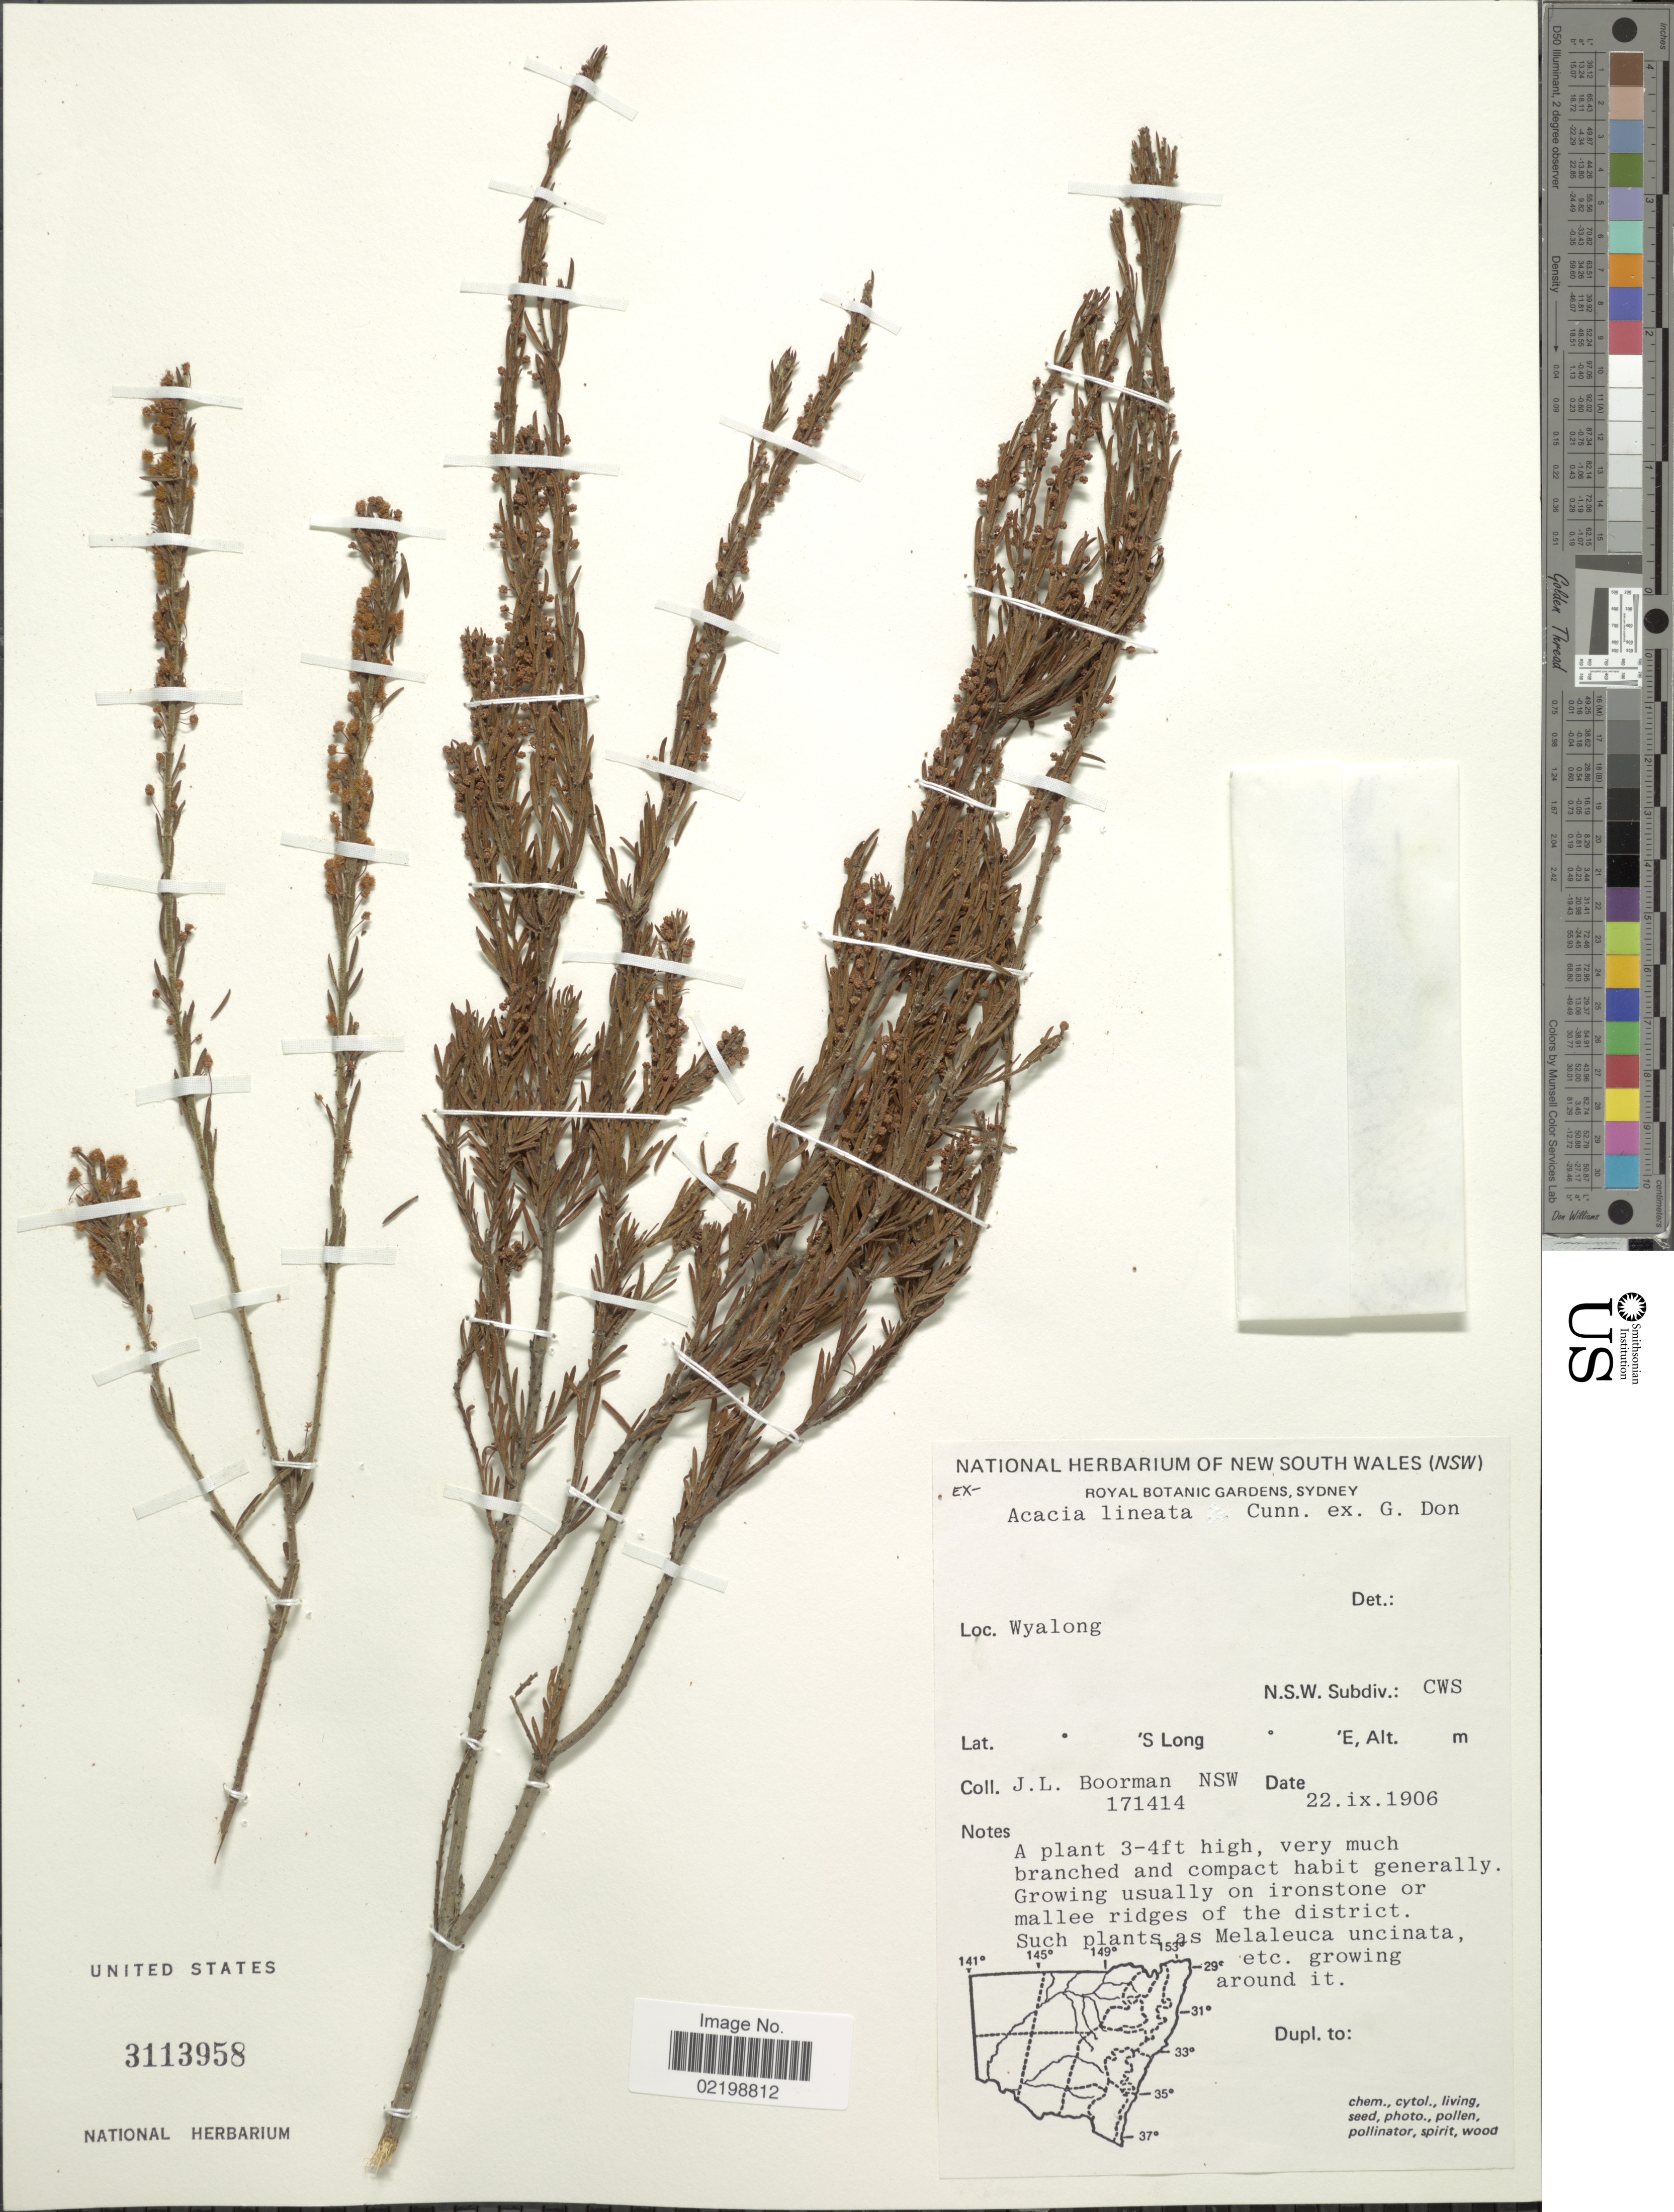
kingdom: Plantae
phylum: Tracheophyta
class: Magnoliopsida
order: Fabales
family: Fabaceae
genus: Acacia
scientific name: Acacia lineata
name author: G. Don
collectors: J. Boorman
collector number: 171414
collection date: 1906-09-22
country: Australia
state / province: New South Wales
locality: Wyalong, N.S.W. Subdiv.: CWS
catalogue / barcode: US 3113958